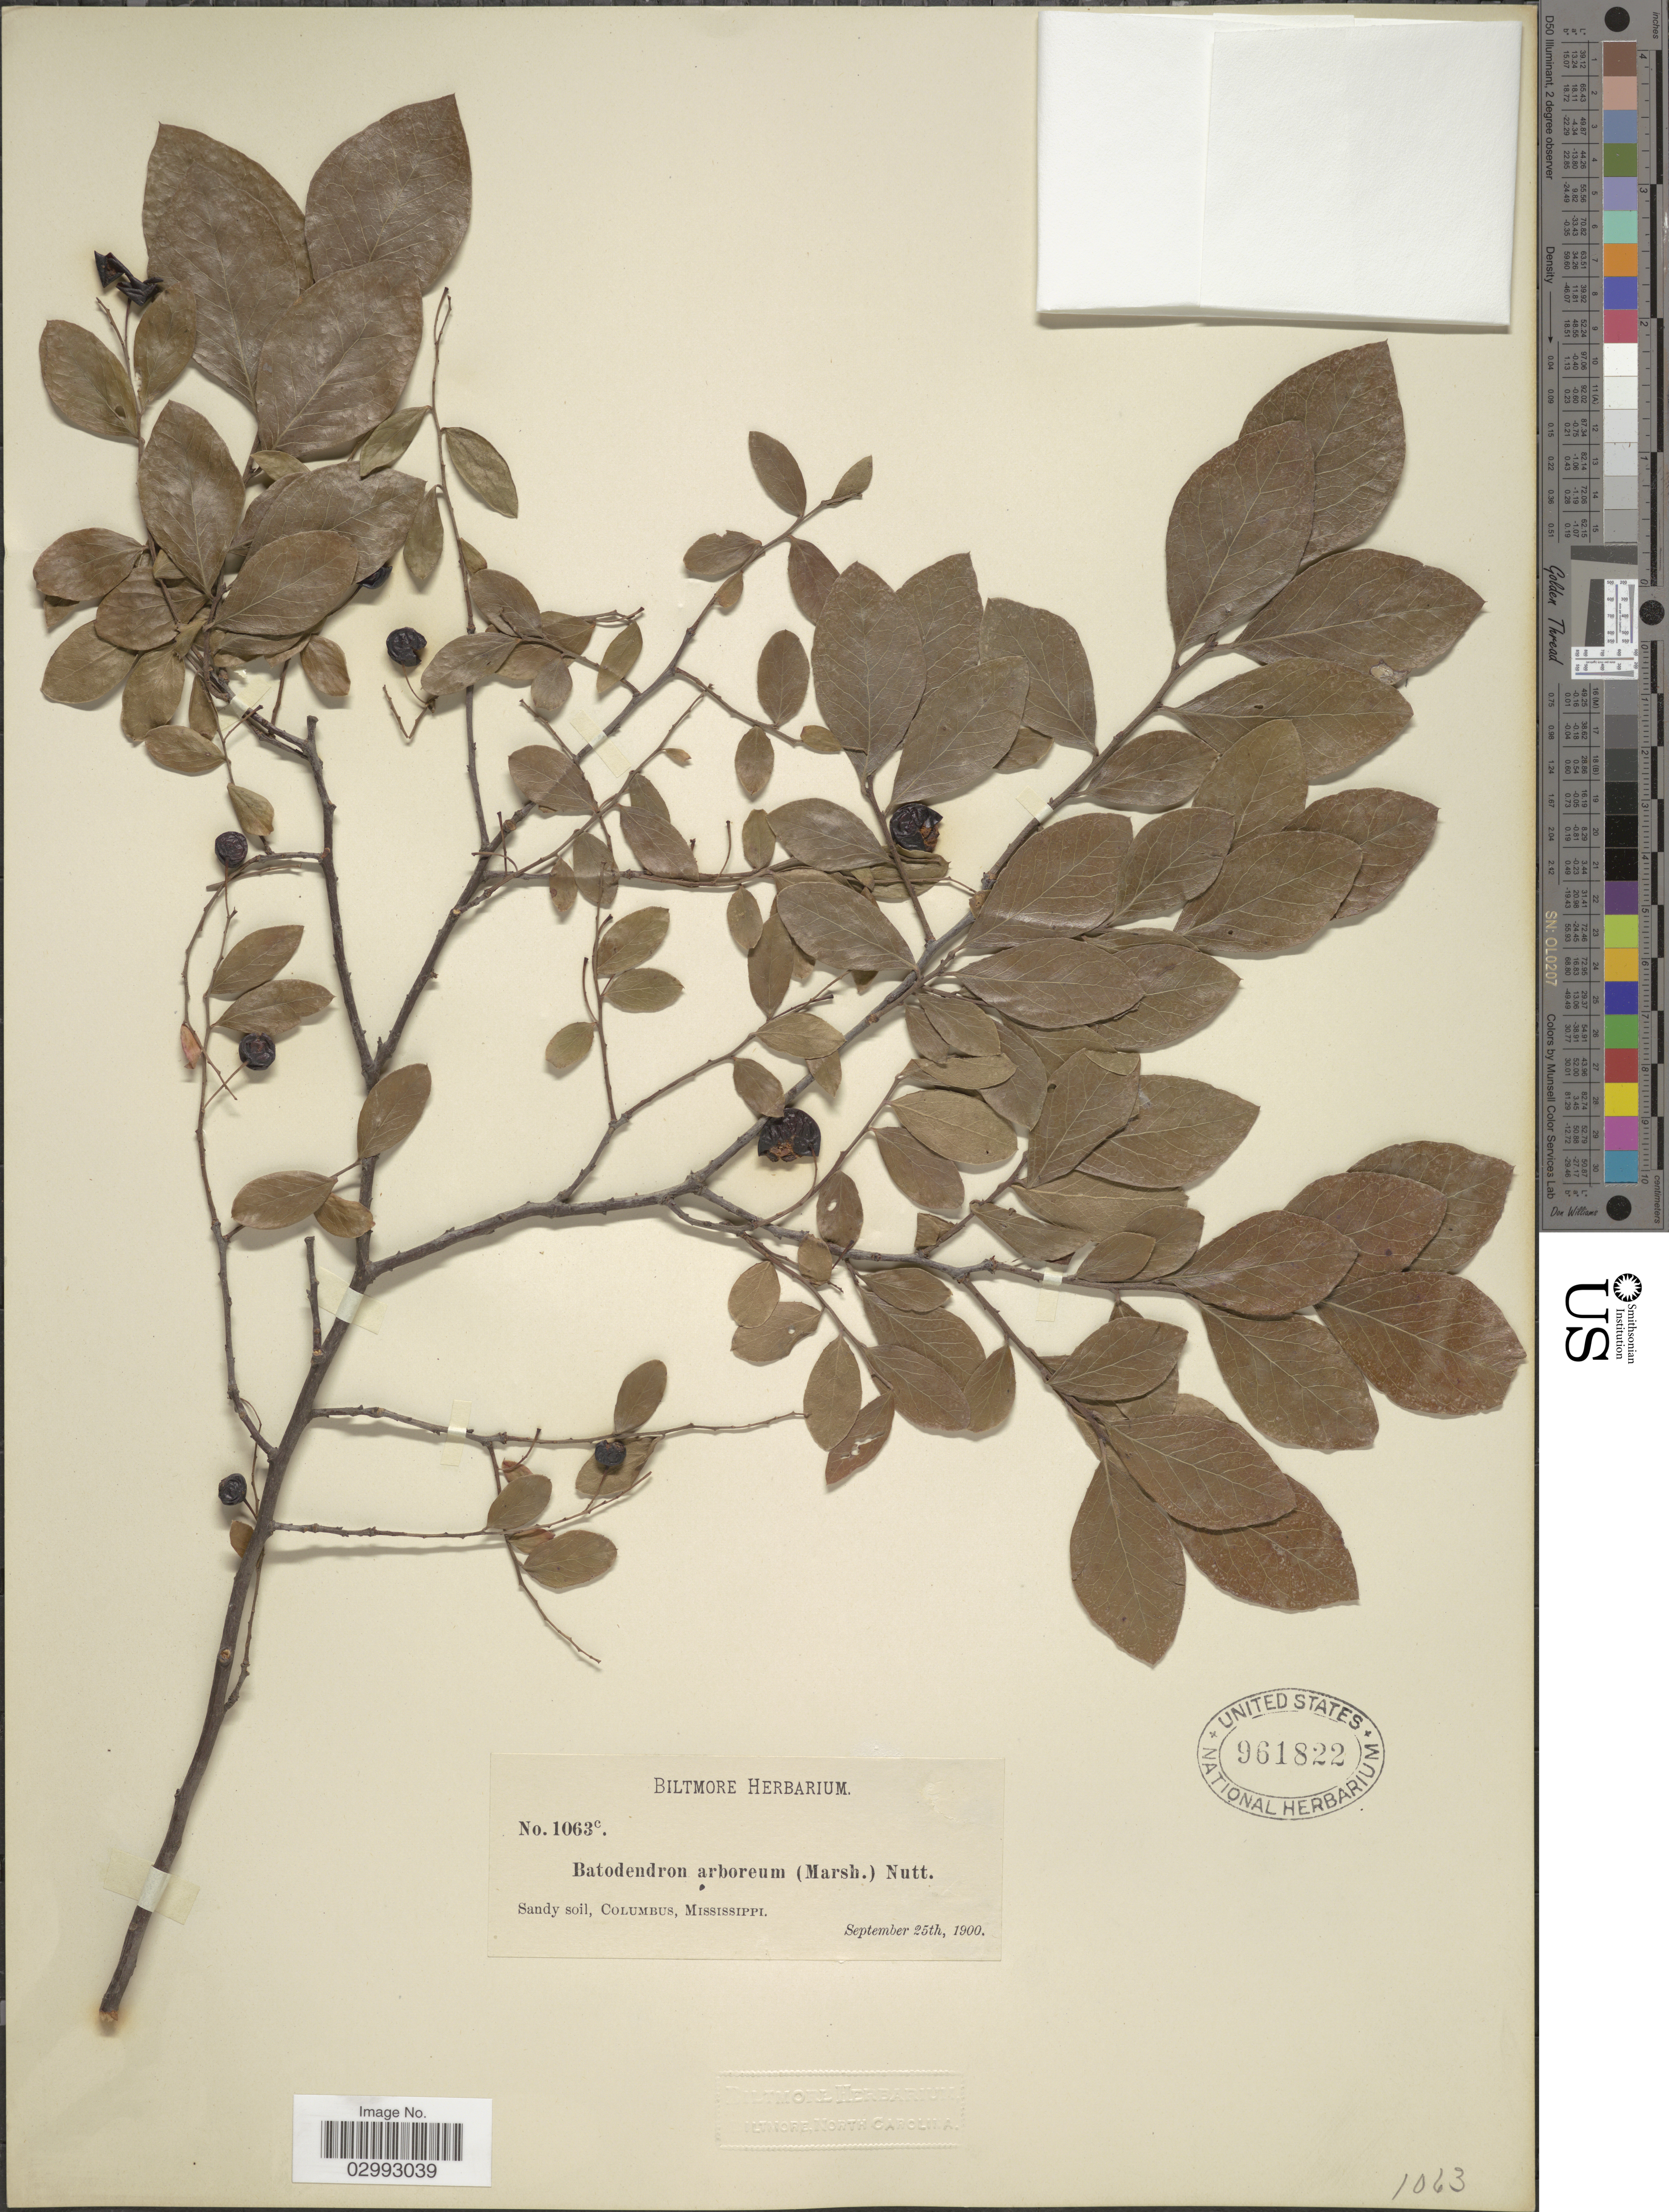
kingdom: Plantae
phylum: Tracheophyta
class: Magnoliopsida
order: Ericales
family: Ericaceae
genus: Batodendron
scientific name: Batodendron arboreum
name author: Nutt.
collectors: ex herb. Biltmore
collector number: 1063c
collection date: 1900-09-25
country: United States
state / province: Mississippi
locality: Columbus.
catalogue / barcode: US 961822